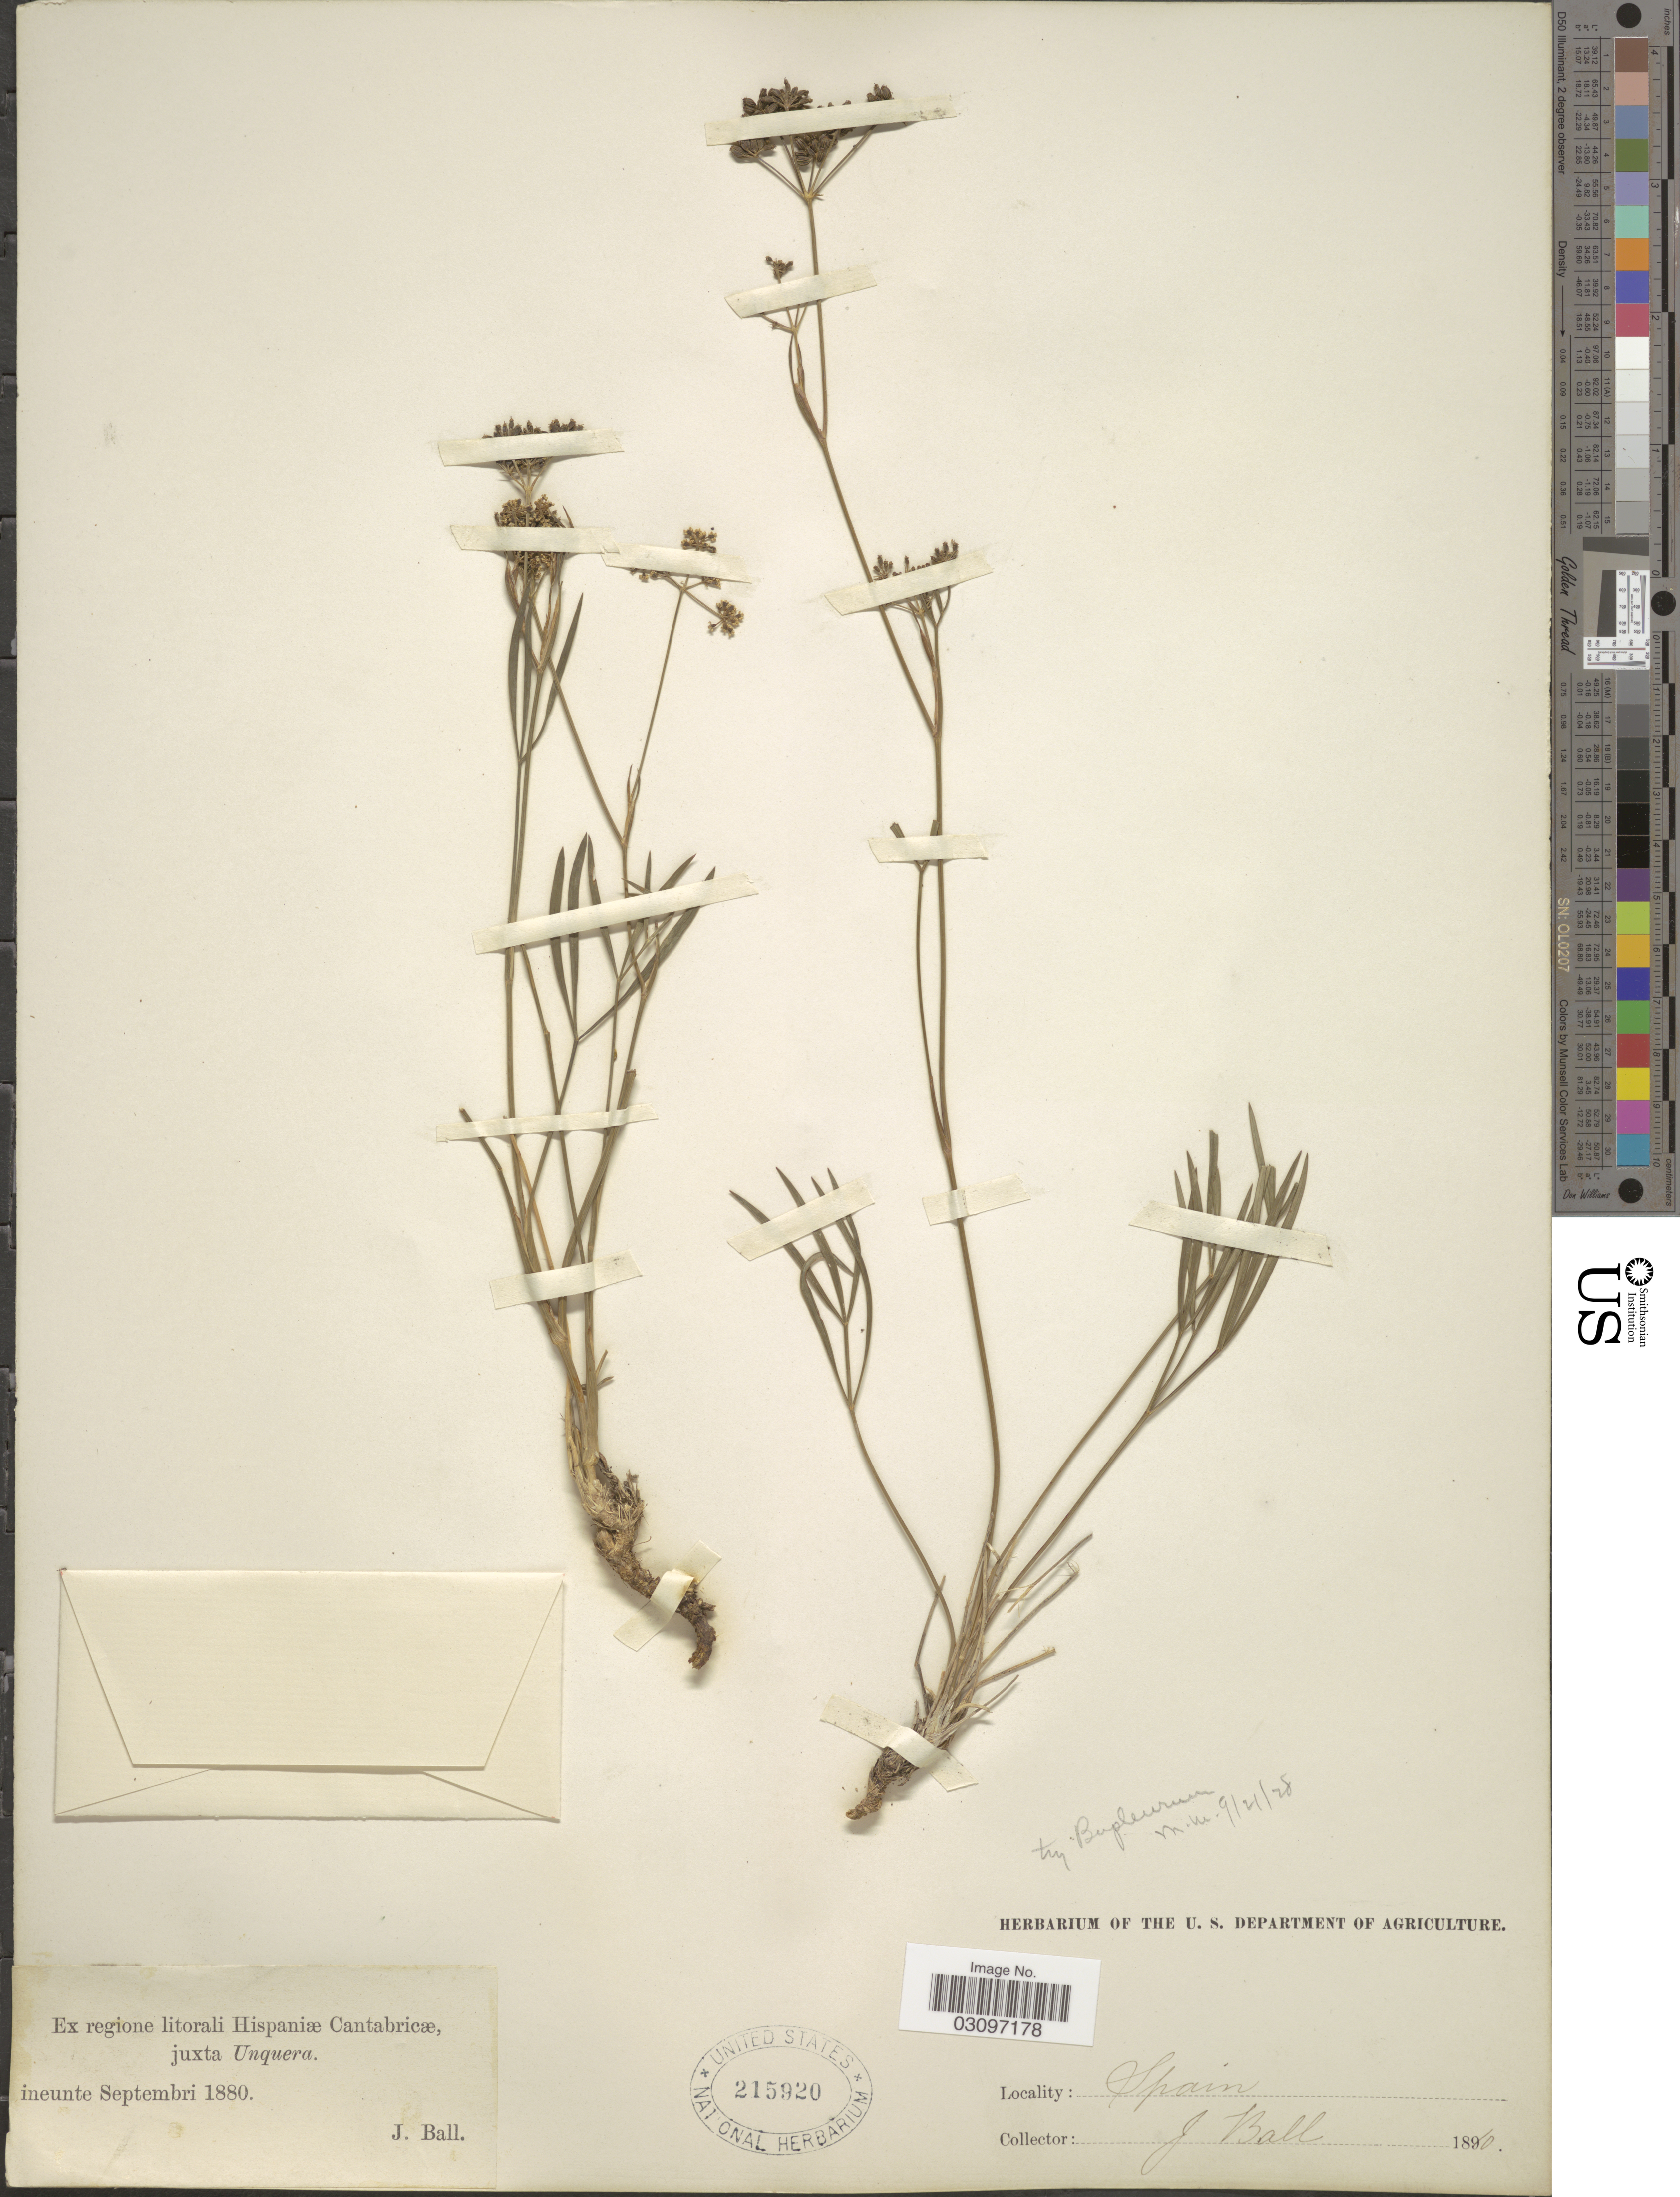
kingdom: Plantae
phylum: Tracheophyta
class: Magnoliopsida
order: Apiales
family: Apiaceae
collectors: J. Ball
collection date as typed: ineunte Septembri 1880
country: Spain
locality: Ex regione litorali Hispaniæ Cantabricæ, juxta Unquera.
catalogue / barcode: US 215920